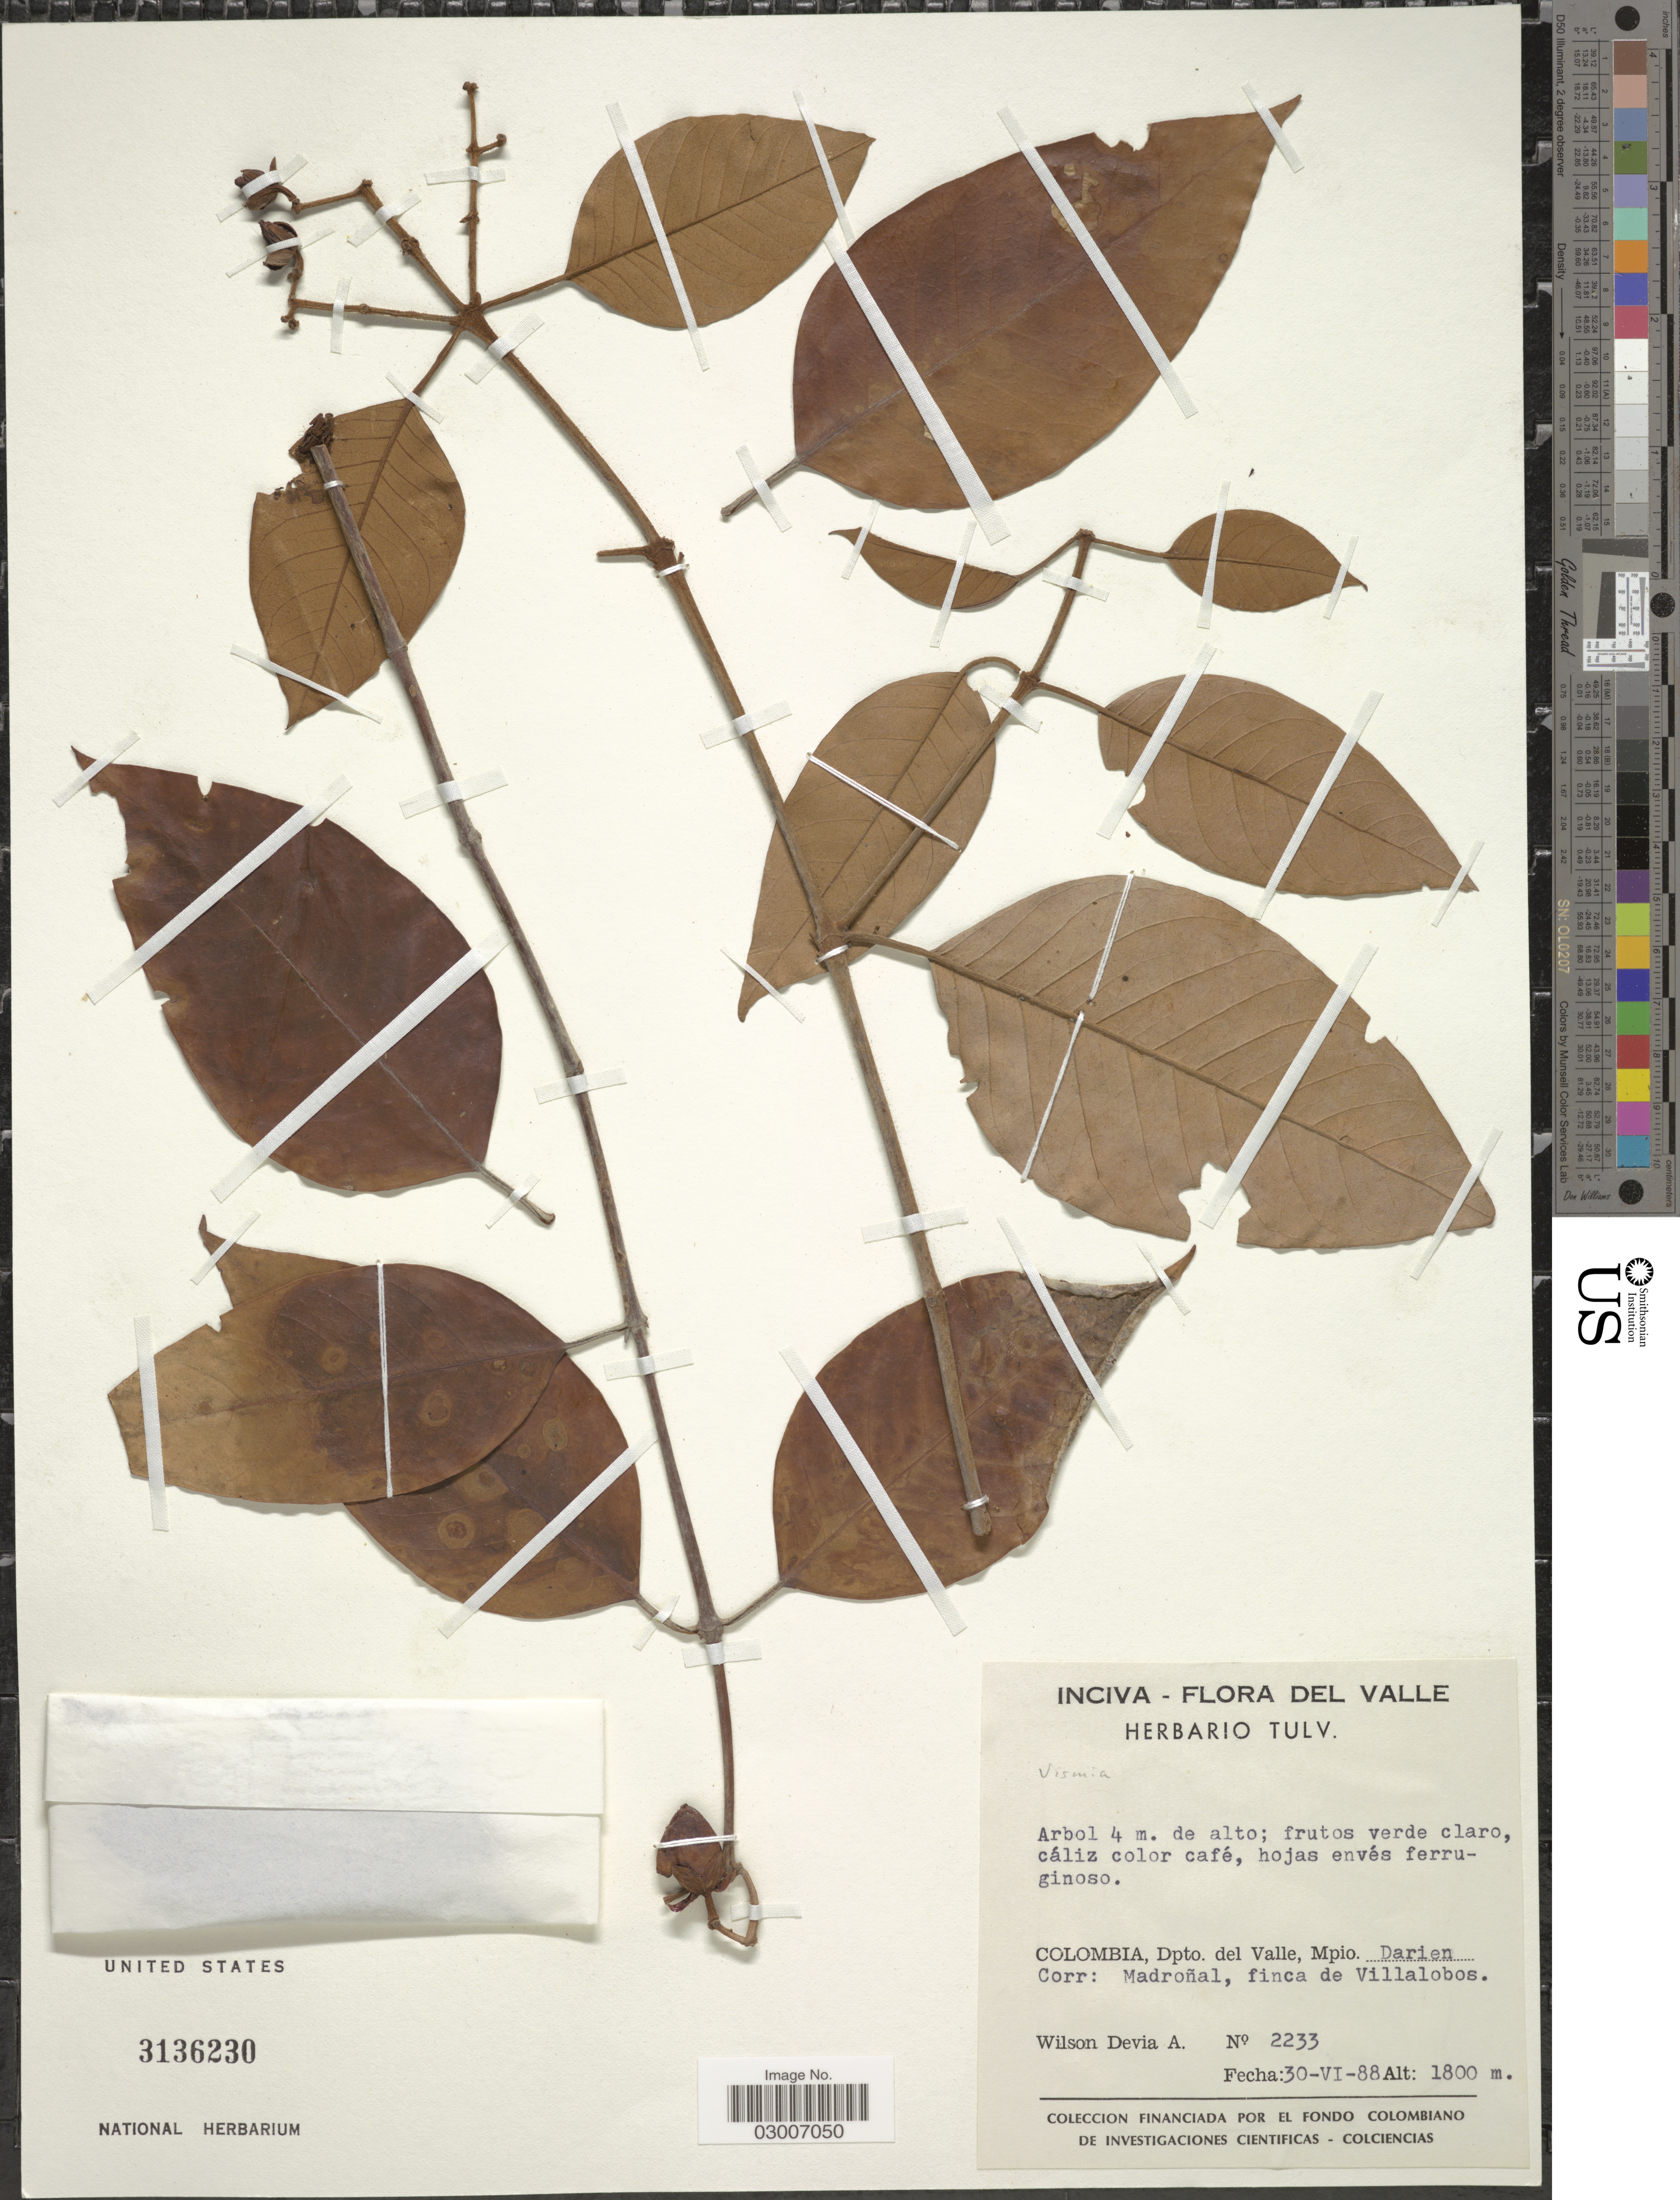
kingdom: Plantae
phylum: Tracheophyta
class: Magnoliopsida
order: Malpighiales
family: Hypericaceae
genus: Vismia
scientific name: Vismia sp.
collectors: W. Devia A.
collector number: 2233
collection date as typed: Transcribed d/m/y: 30/6/88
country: Colombia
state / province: Valle del Cauca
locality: Dpto. del Valle, Mpio. Darien. Corr: Madroñal, finca de Villalobos.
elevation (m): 1800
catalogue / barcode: US 3136230